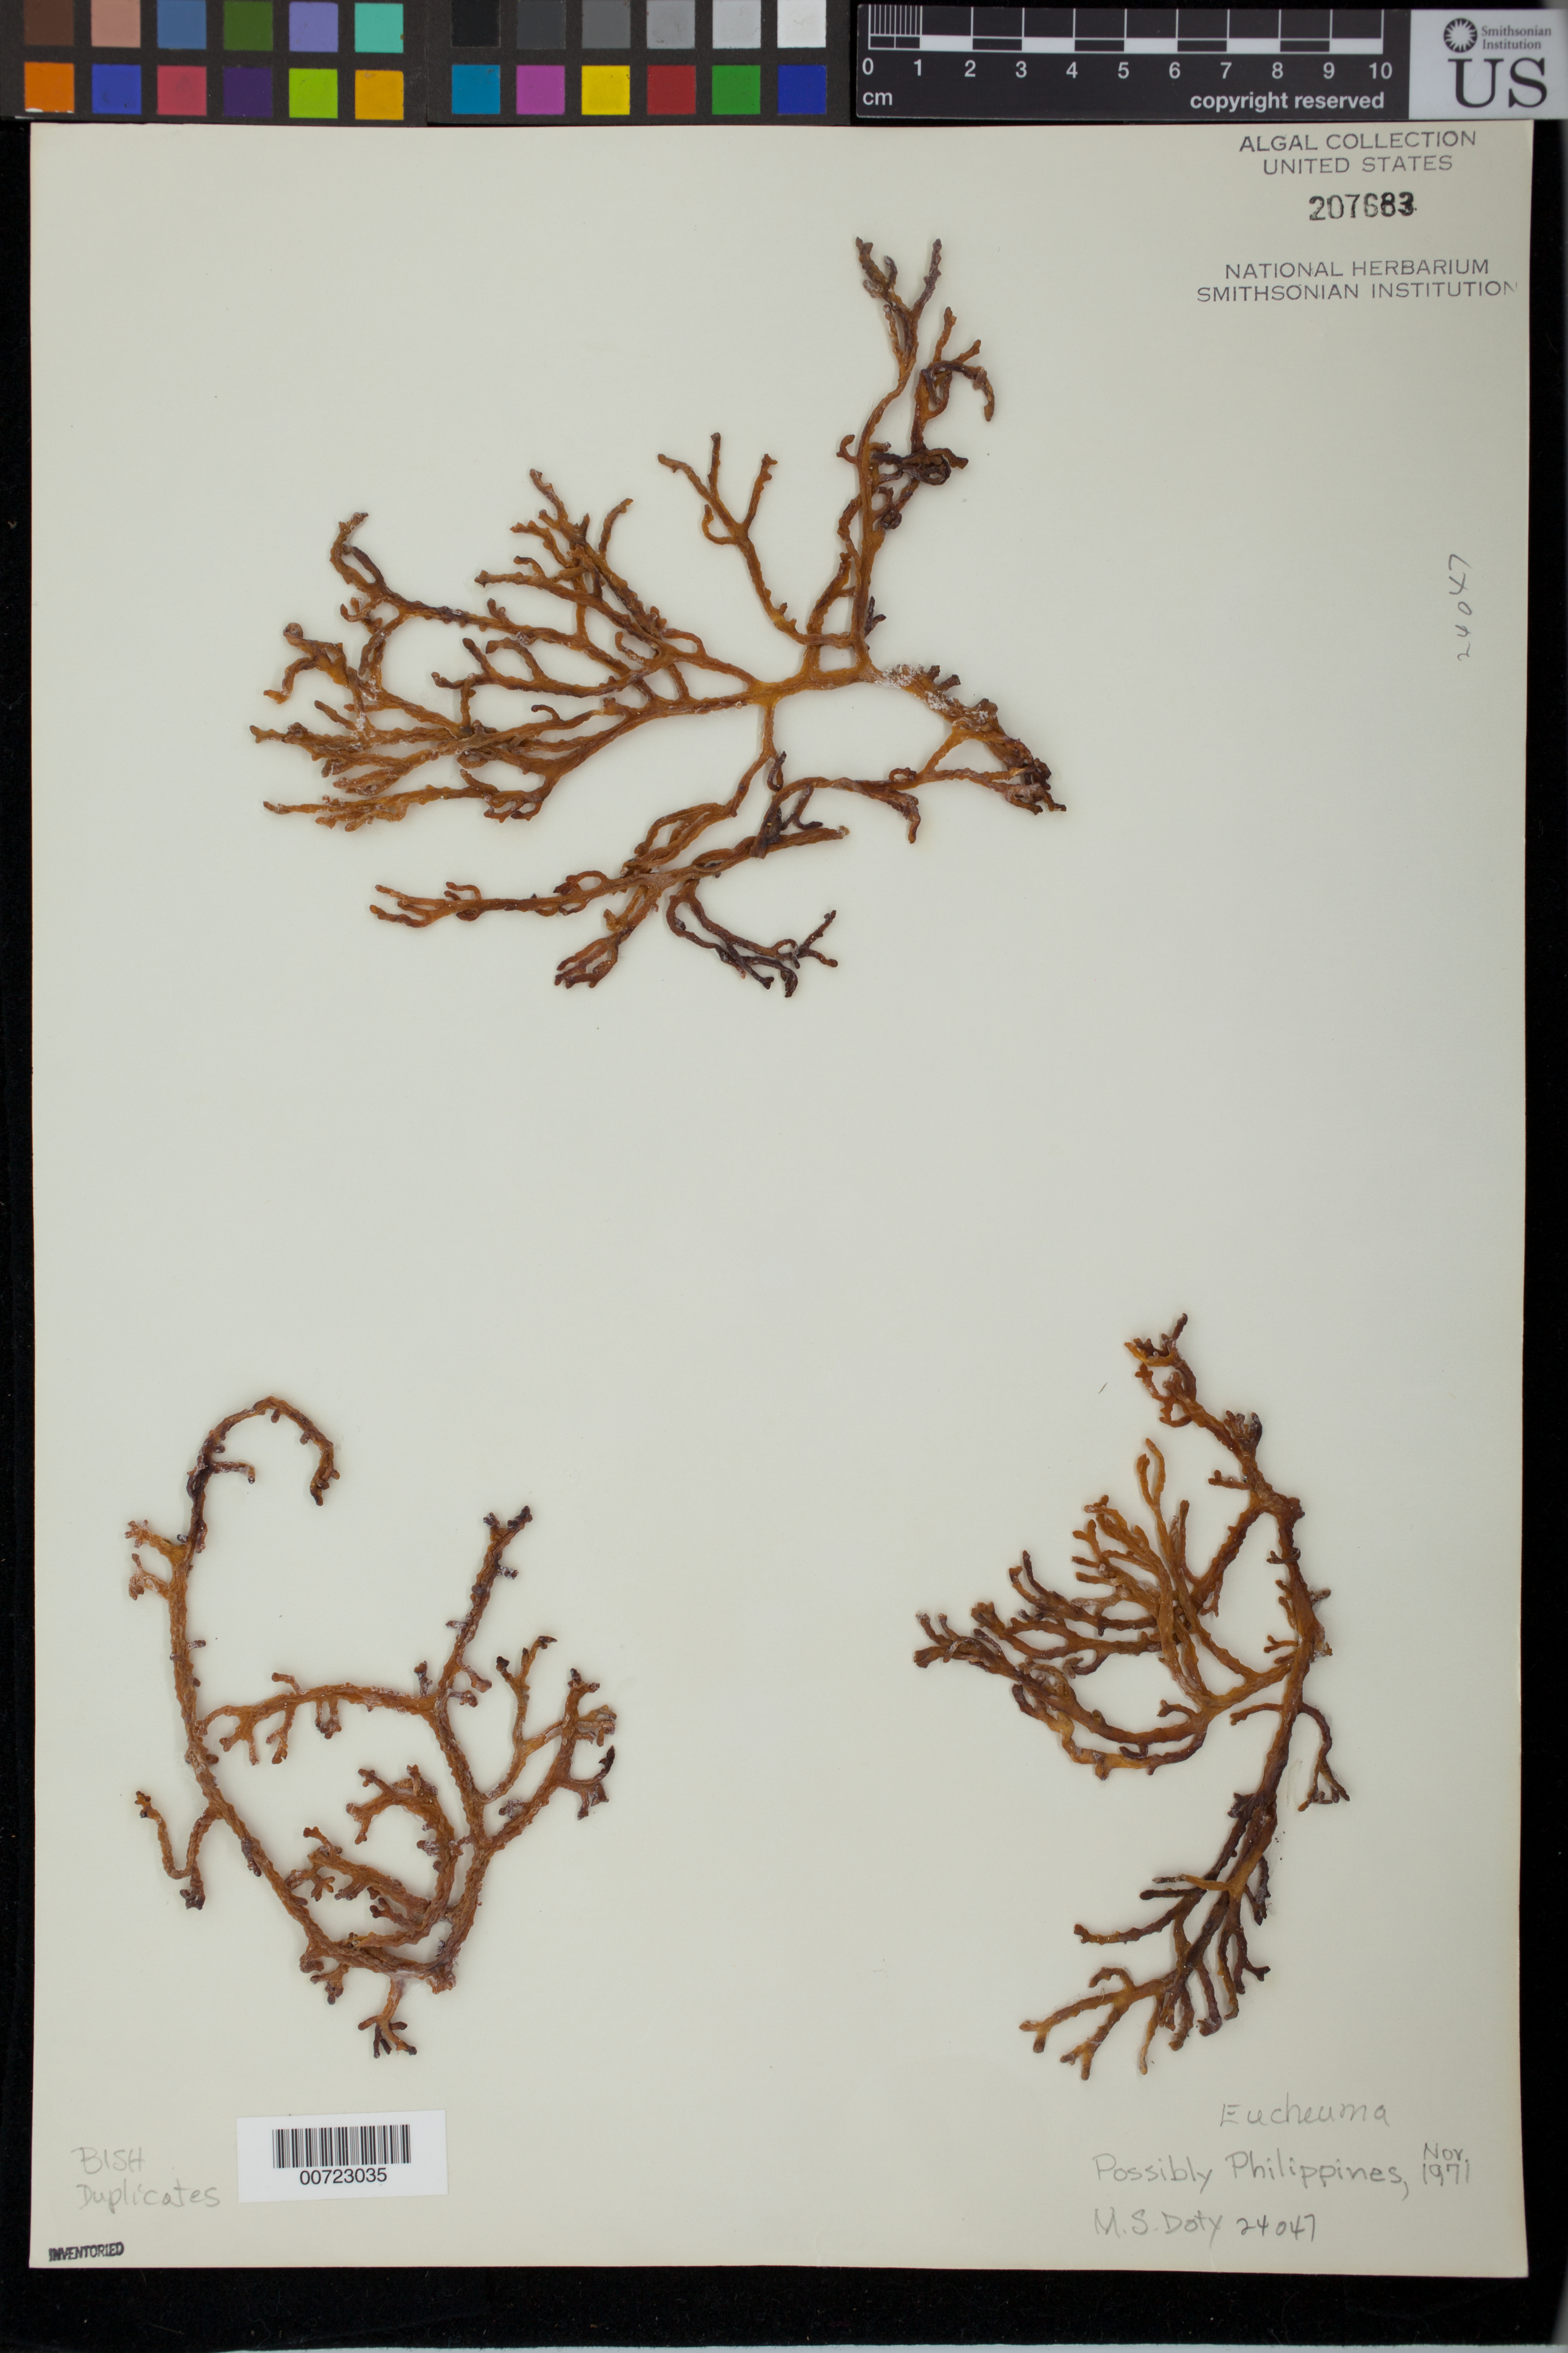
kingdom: Plantae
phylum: Rhodophyta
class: Florideophyceae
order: Gigartinales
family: Solieriaceae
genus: Eucheuma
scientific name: Eucheuma sp.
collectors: M. S. Doty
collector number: MSD 24047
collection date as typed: Nov 1971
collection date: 1971-11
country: Philippines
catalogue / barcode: US 207683